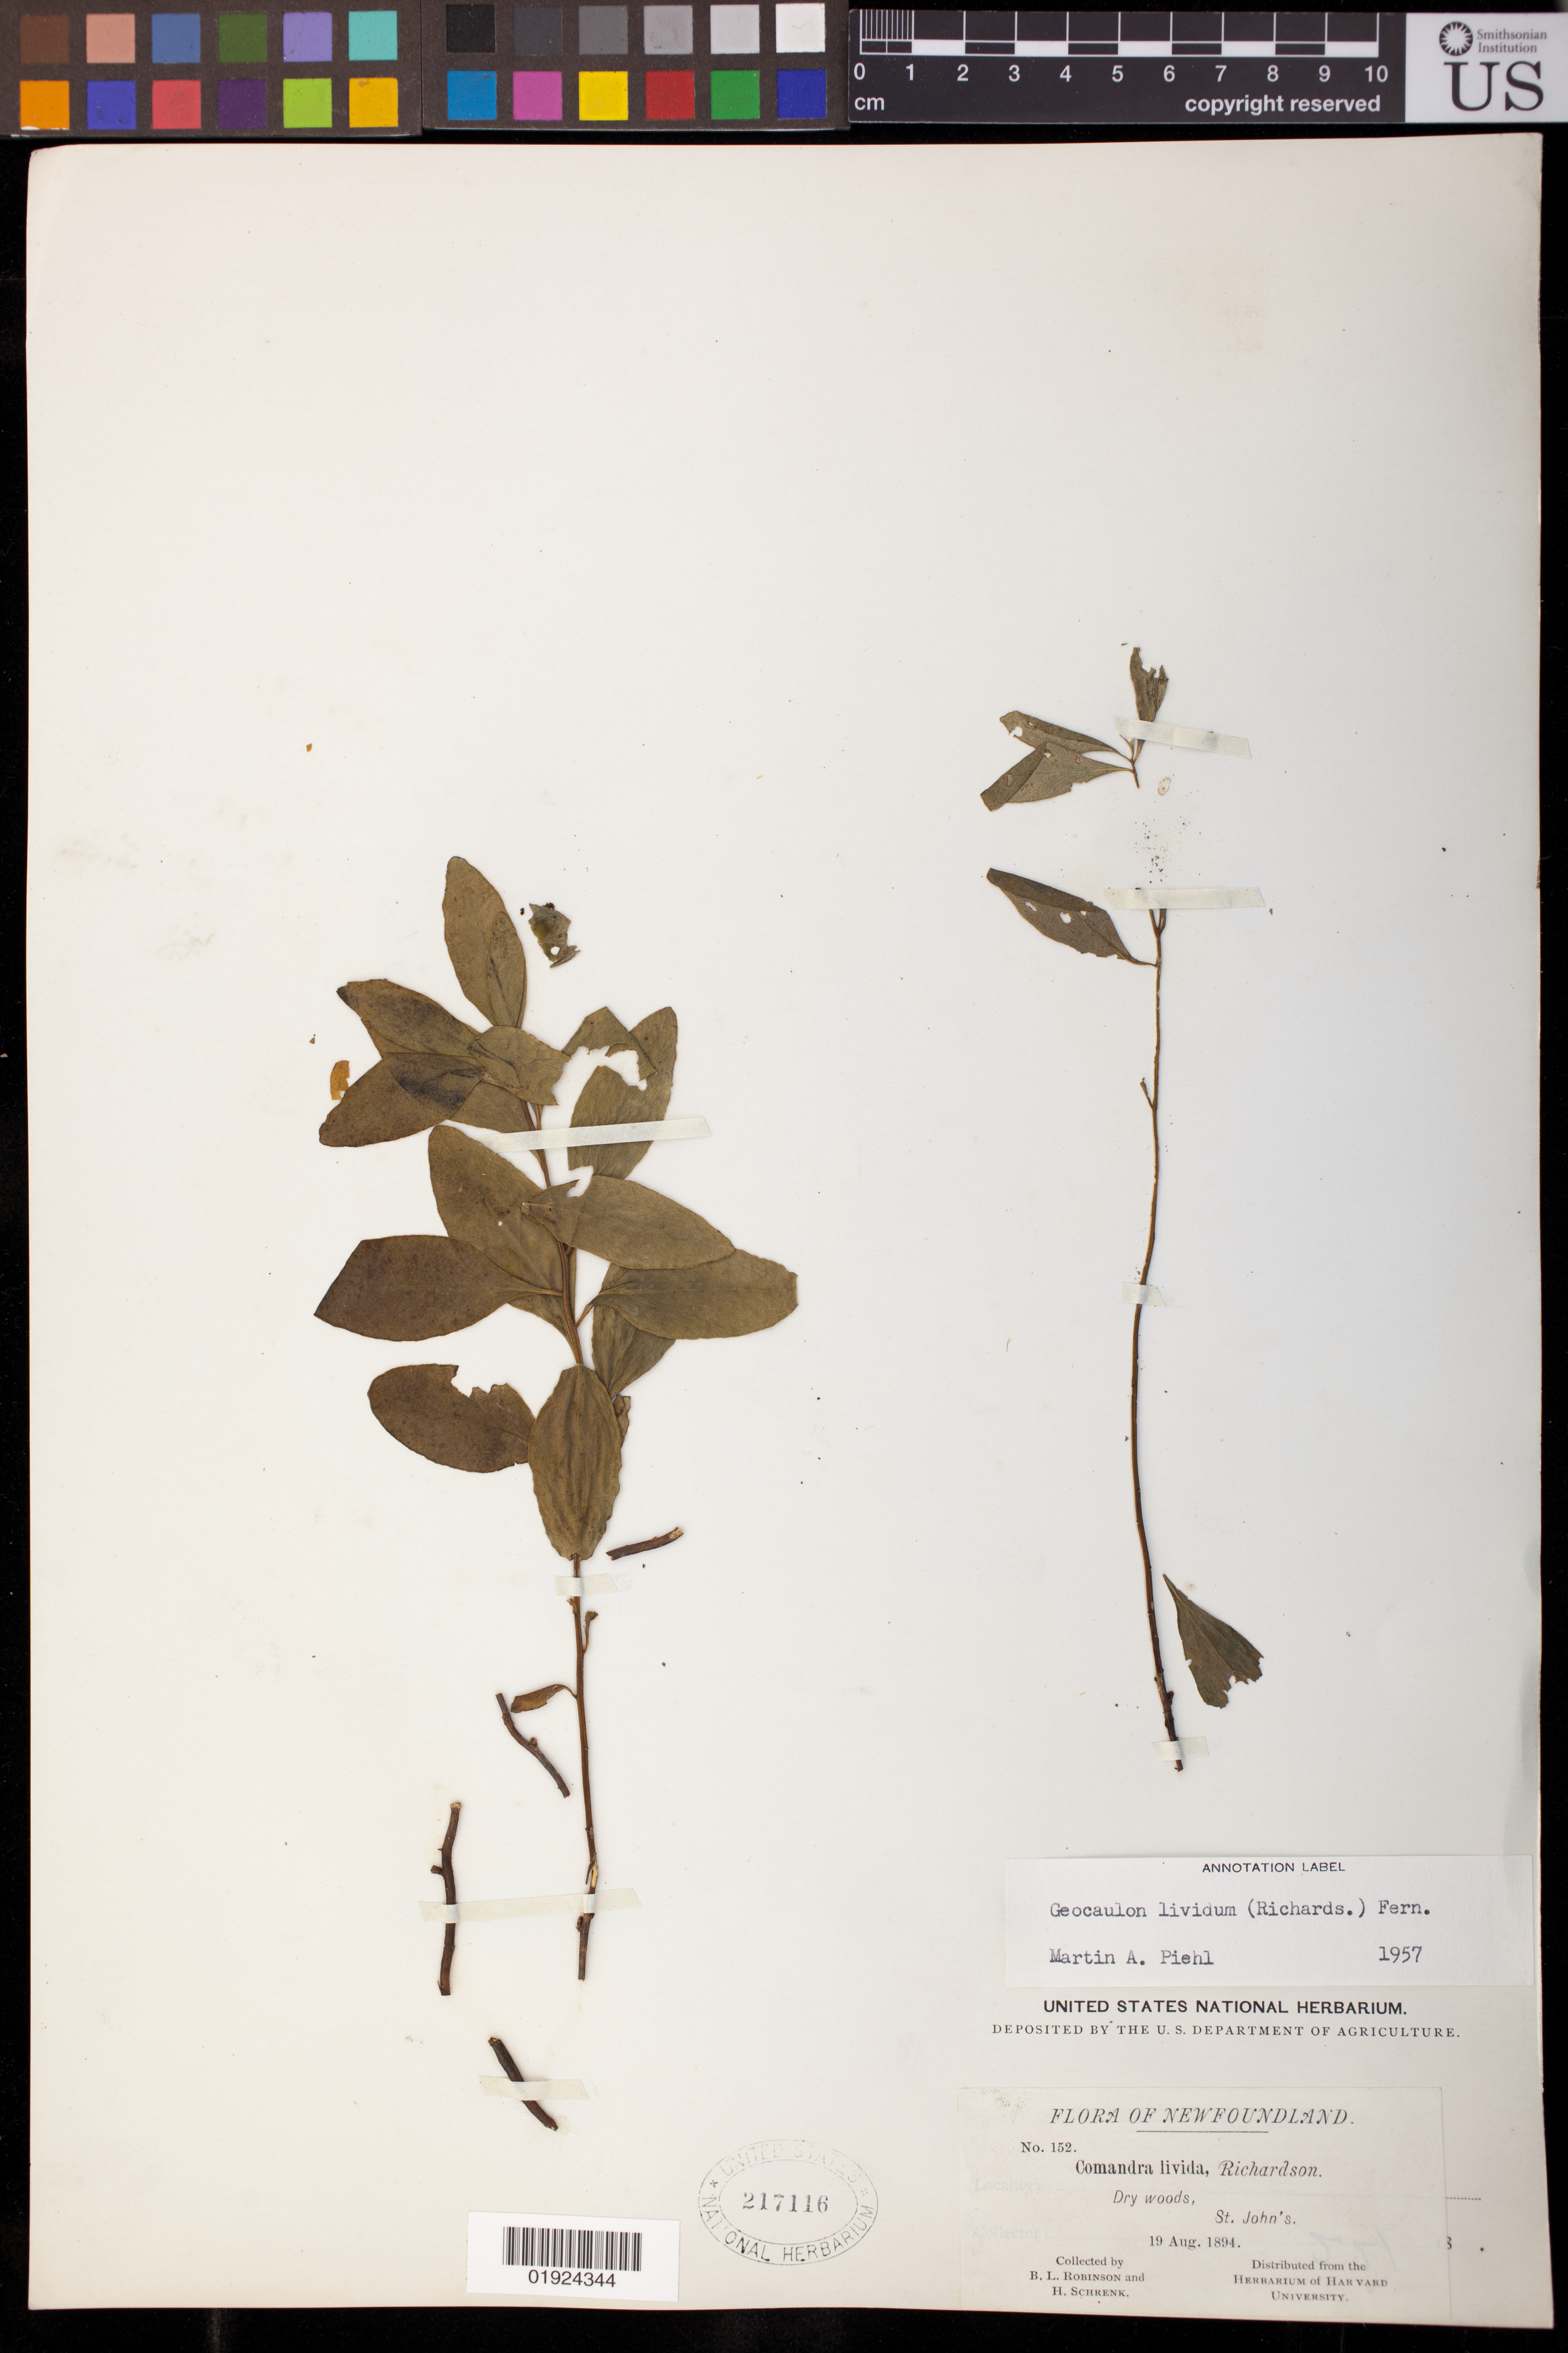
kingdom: Plantae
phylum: Tracheophyta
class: Magnoliopsida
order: Santalales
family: Comandraceae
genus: Geocaulon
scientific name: Geocaulon lividum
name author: (Richardson) Fernald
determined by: Piehl, M. A.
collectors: B. L. Robinson & H. v. Schrenk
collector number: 152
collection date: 1894-08-19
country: Canada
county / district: Avalon Peninsula-St. John's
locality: Dry woods, St. John's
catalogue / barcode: US 217116